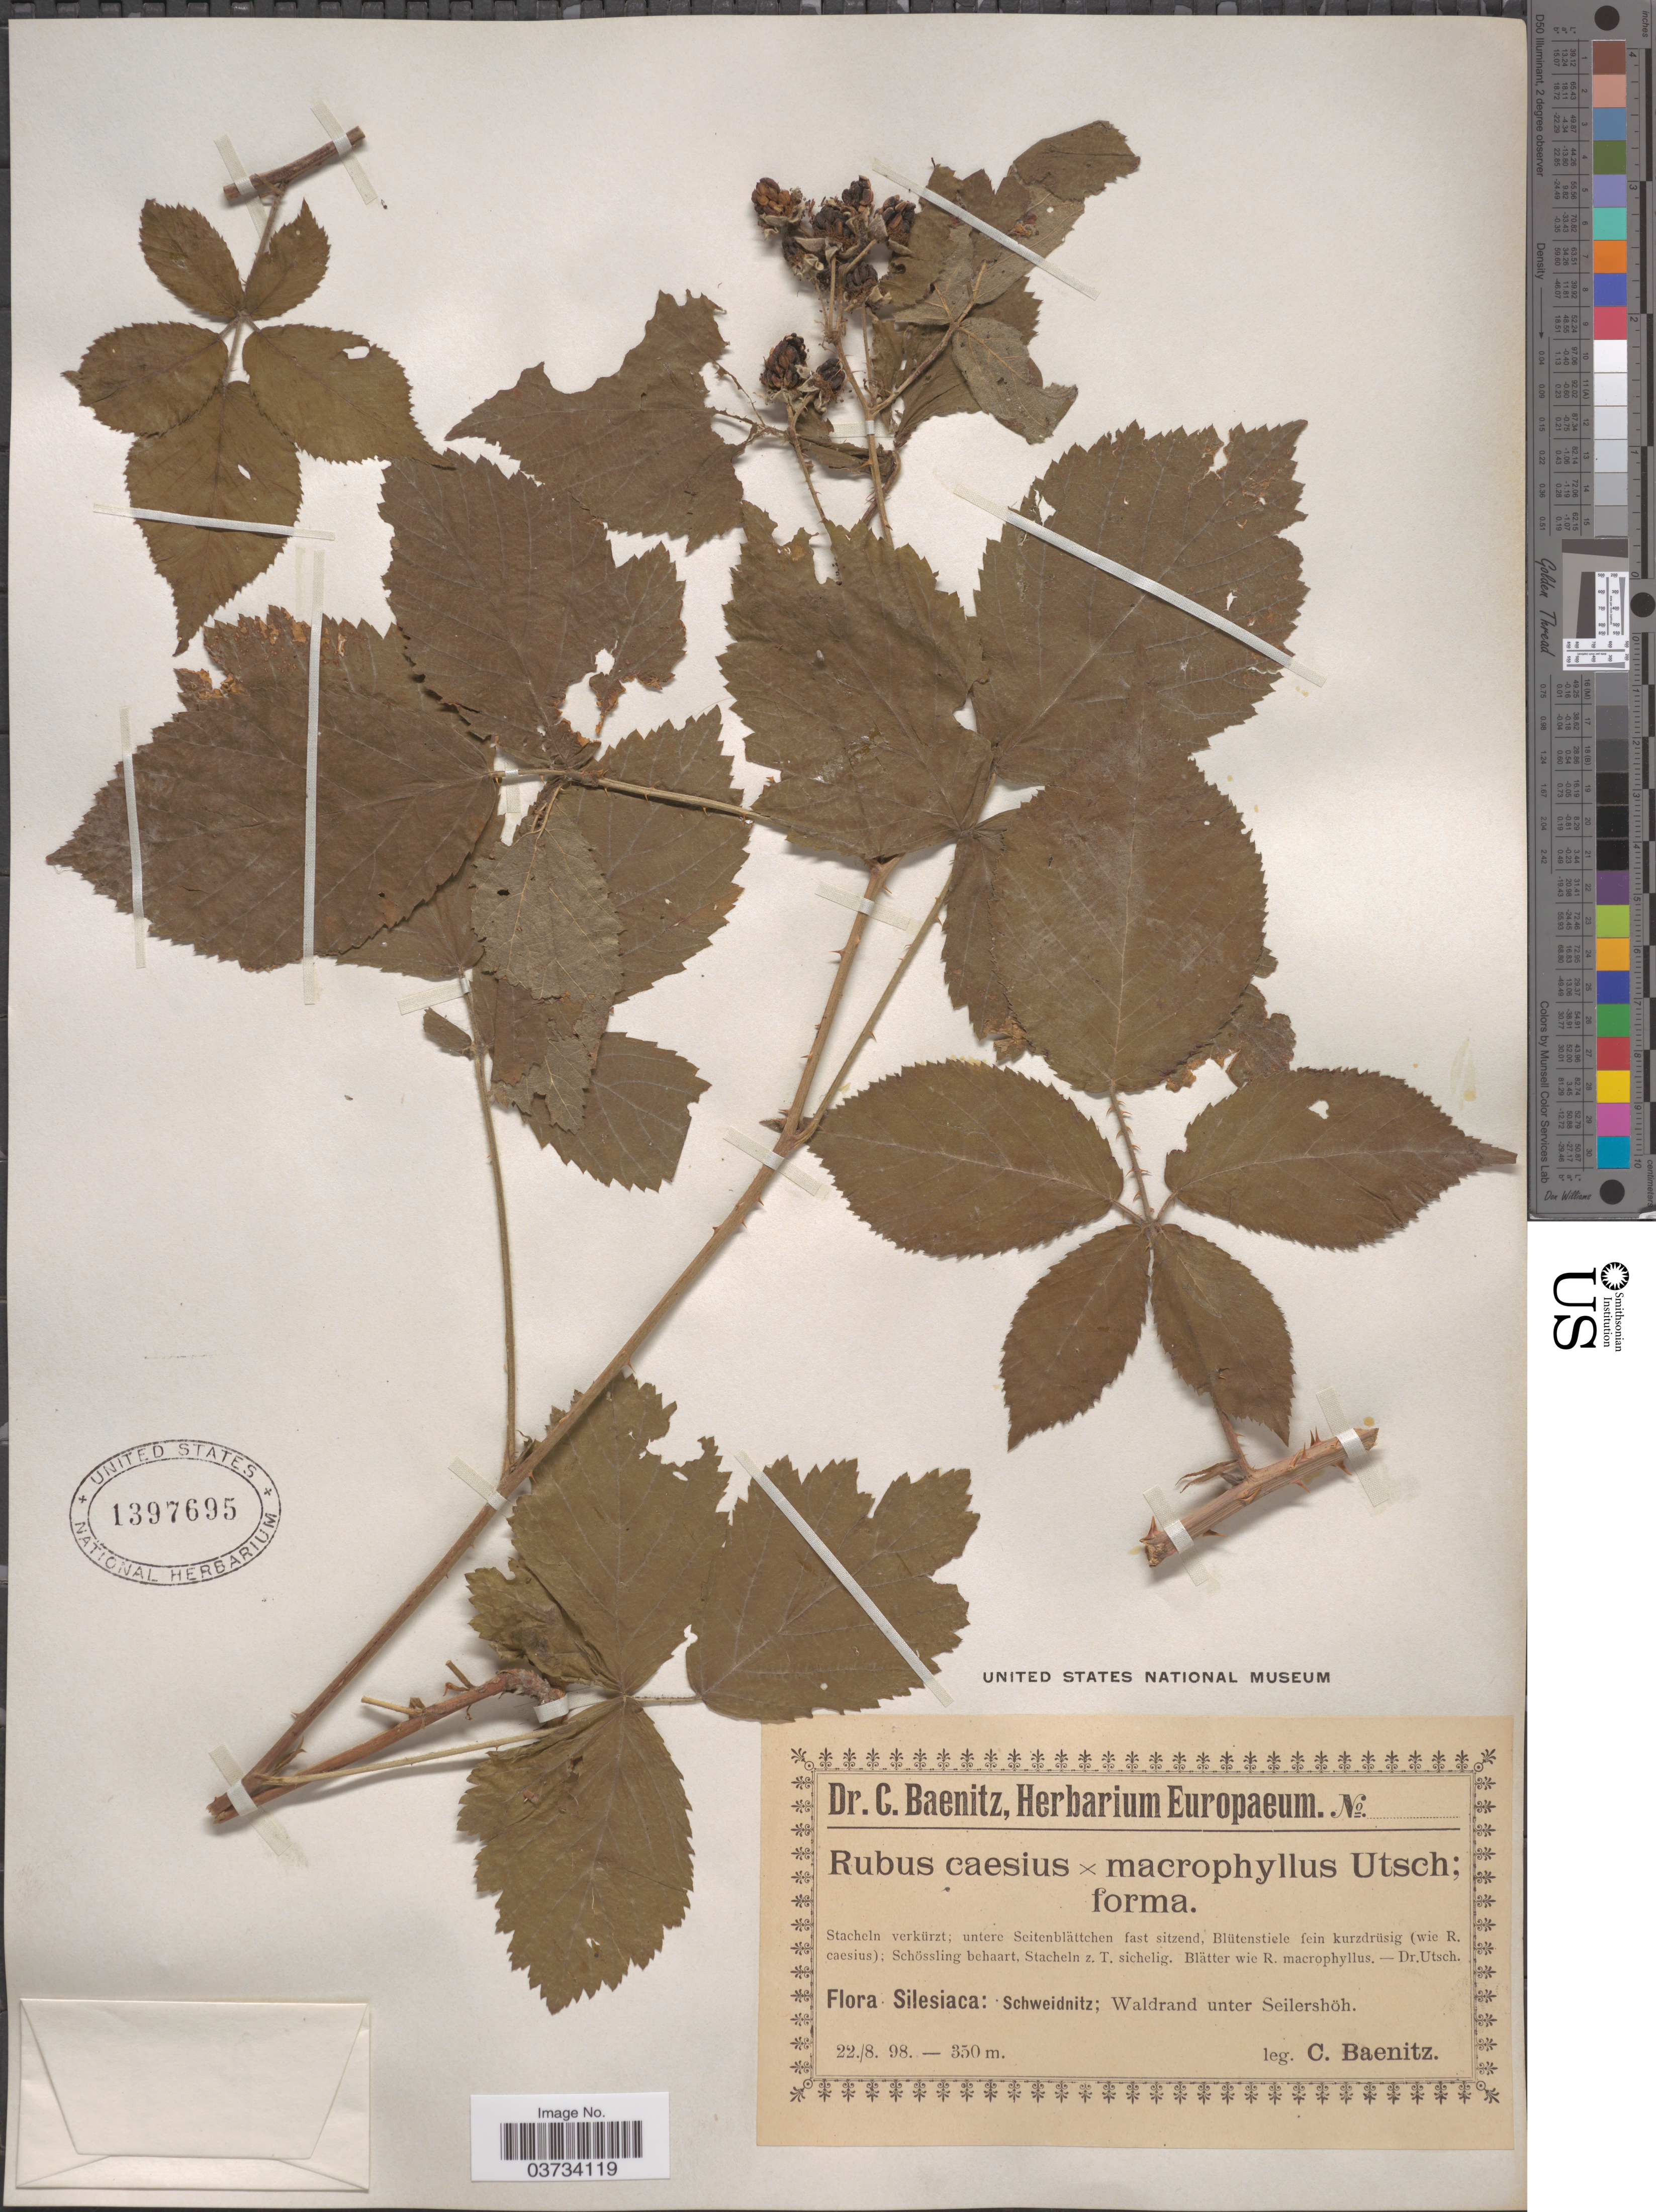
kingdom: Plantae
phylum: Tracheophyta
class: Magnoliopsida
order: Rosales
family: Rosaceae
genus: Rubus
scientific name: Rubus caesius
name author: L.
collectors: C. G. Baenitz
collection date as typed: Transcribed d/m/y: 22/8/98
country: Poland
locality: Silesiaca: Schweidnitz; Waldrand unter Seilershöh.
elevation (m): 350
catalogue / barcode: US 1397695